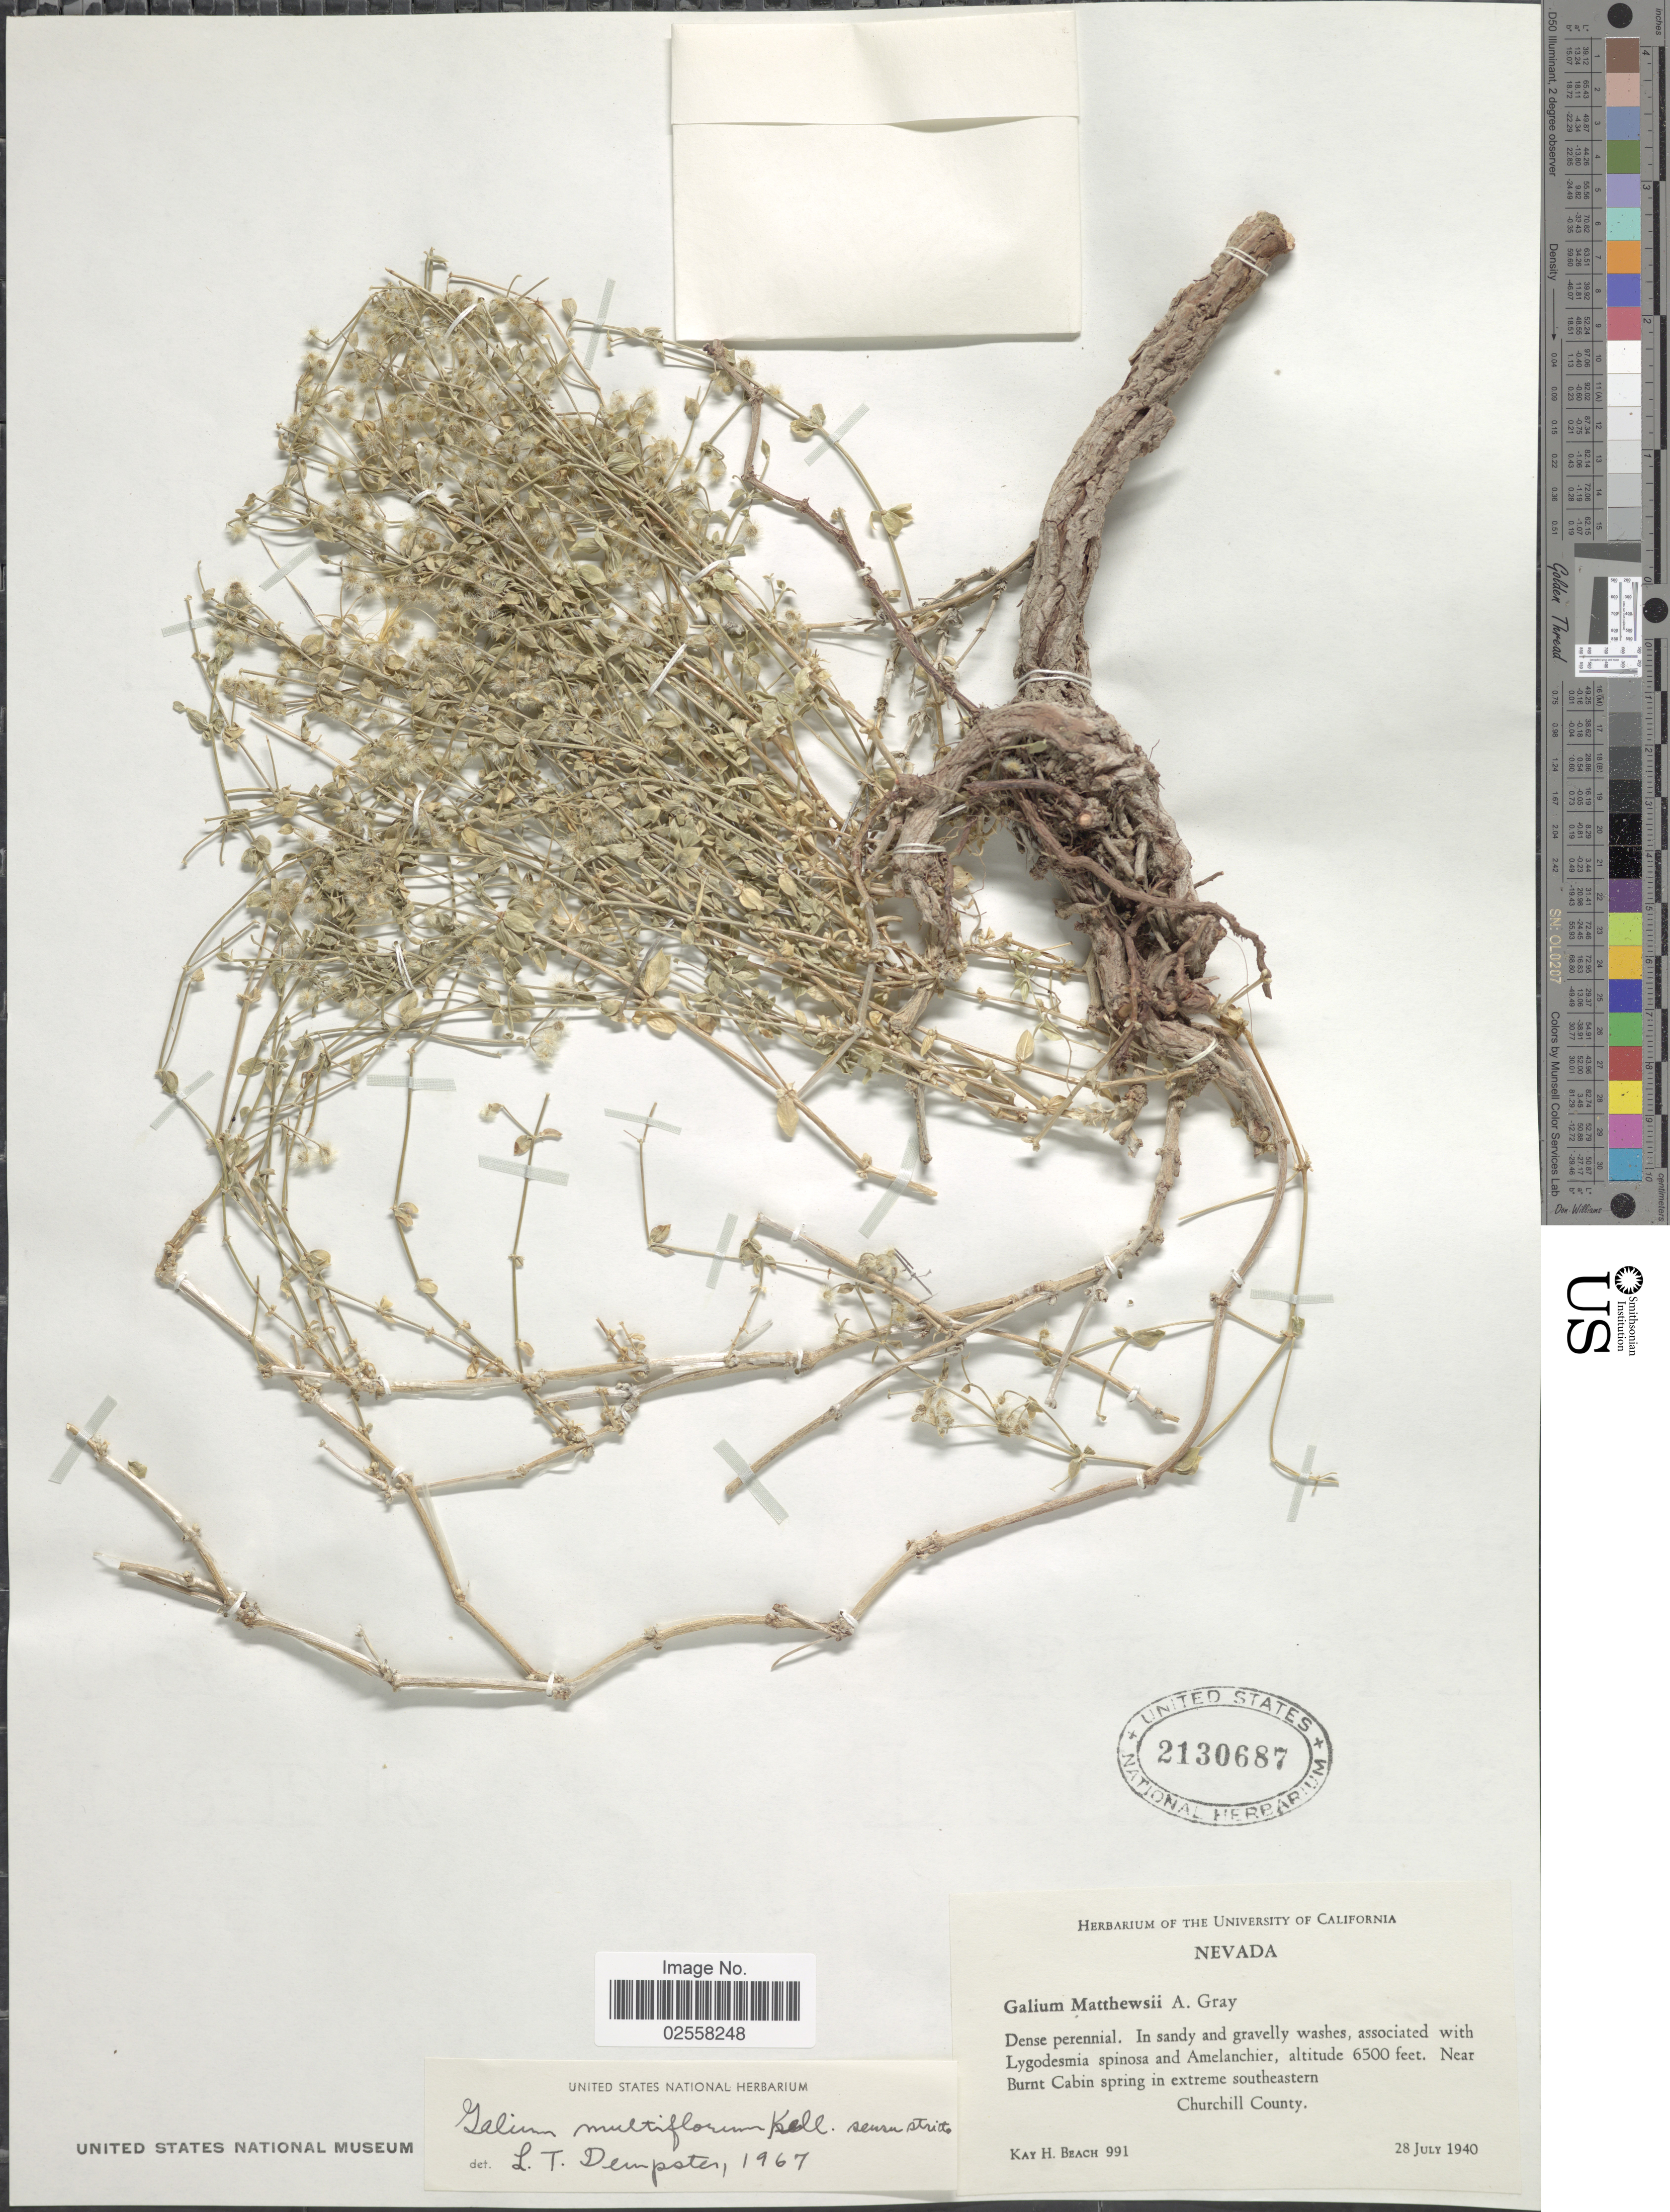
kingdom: Plantae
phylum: Tracheophyta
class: Magnoliopsida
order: Gentianales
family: Rubiaceae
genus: Galium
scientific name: Galium multiflorum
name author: Kellogg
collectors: K. H. Beach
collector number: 991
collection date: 1940-07-28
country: United States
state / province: Nevada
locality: Near Burnt Cabin spring in extreme southeastern Churchill County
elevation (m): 1981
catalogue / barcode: US 2130687